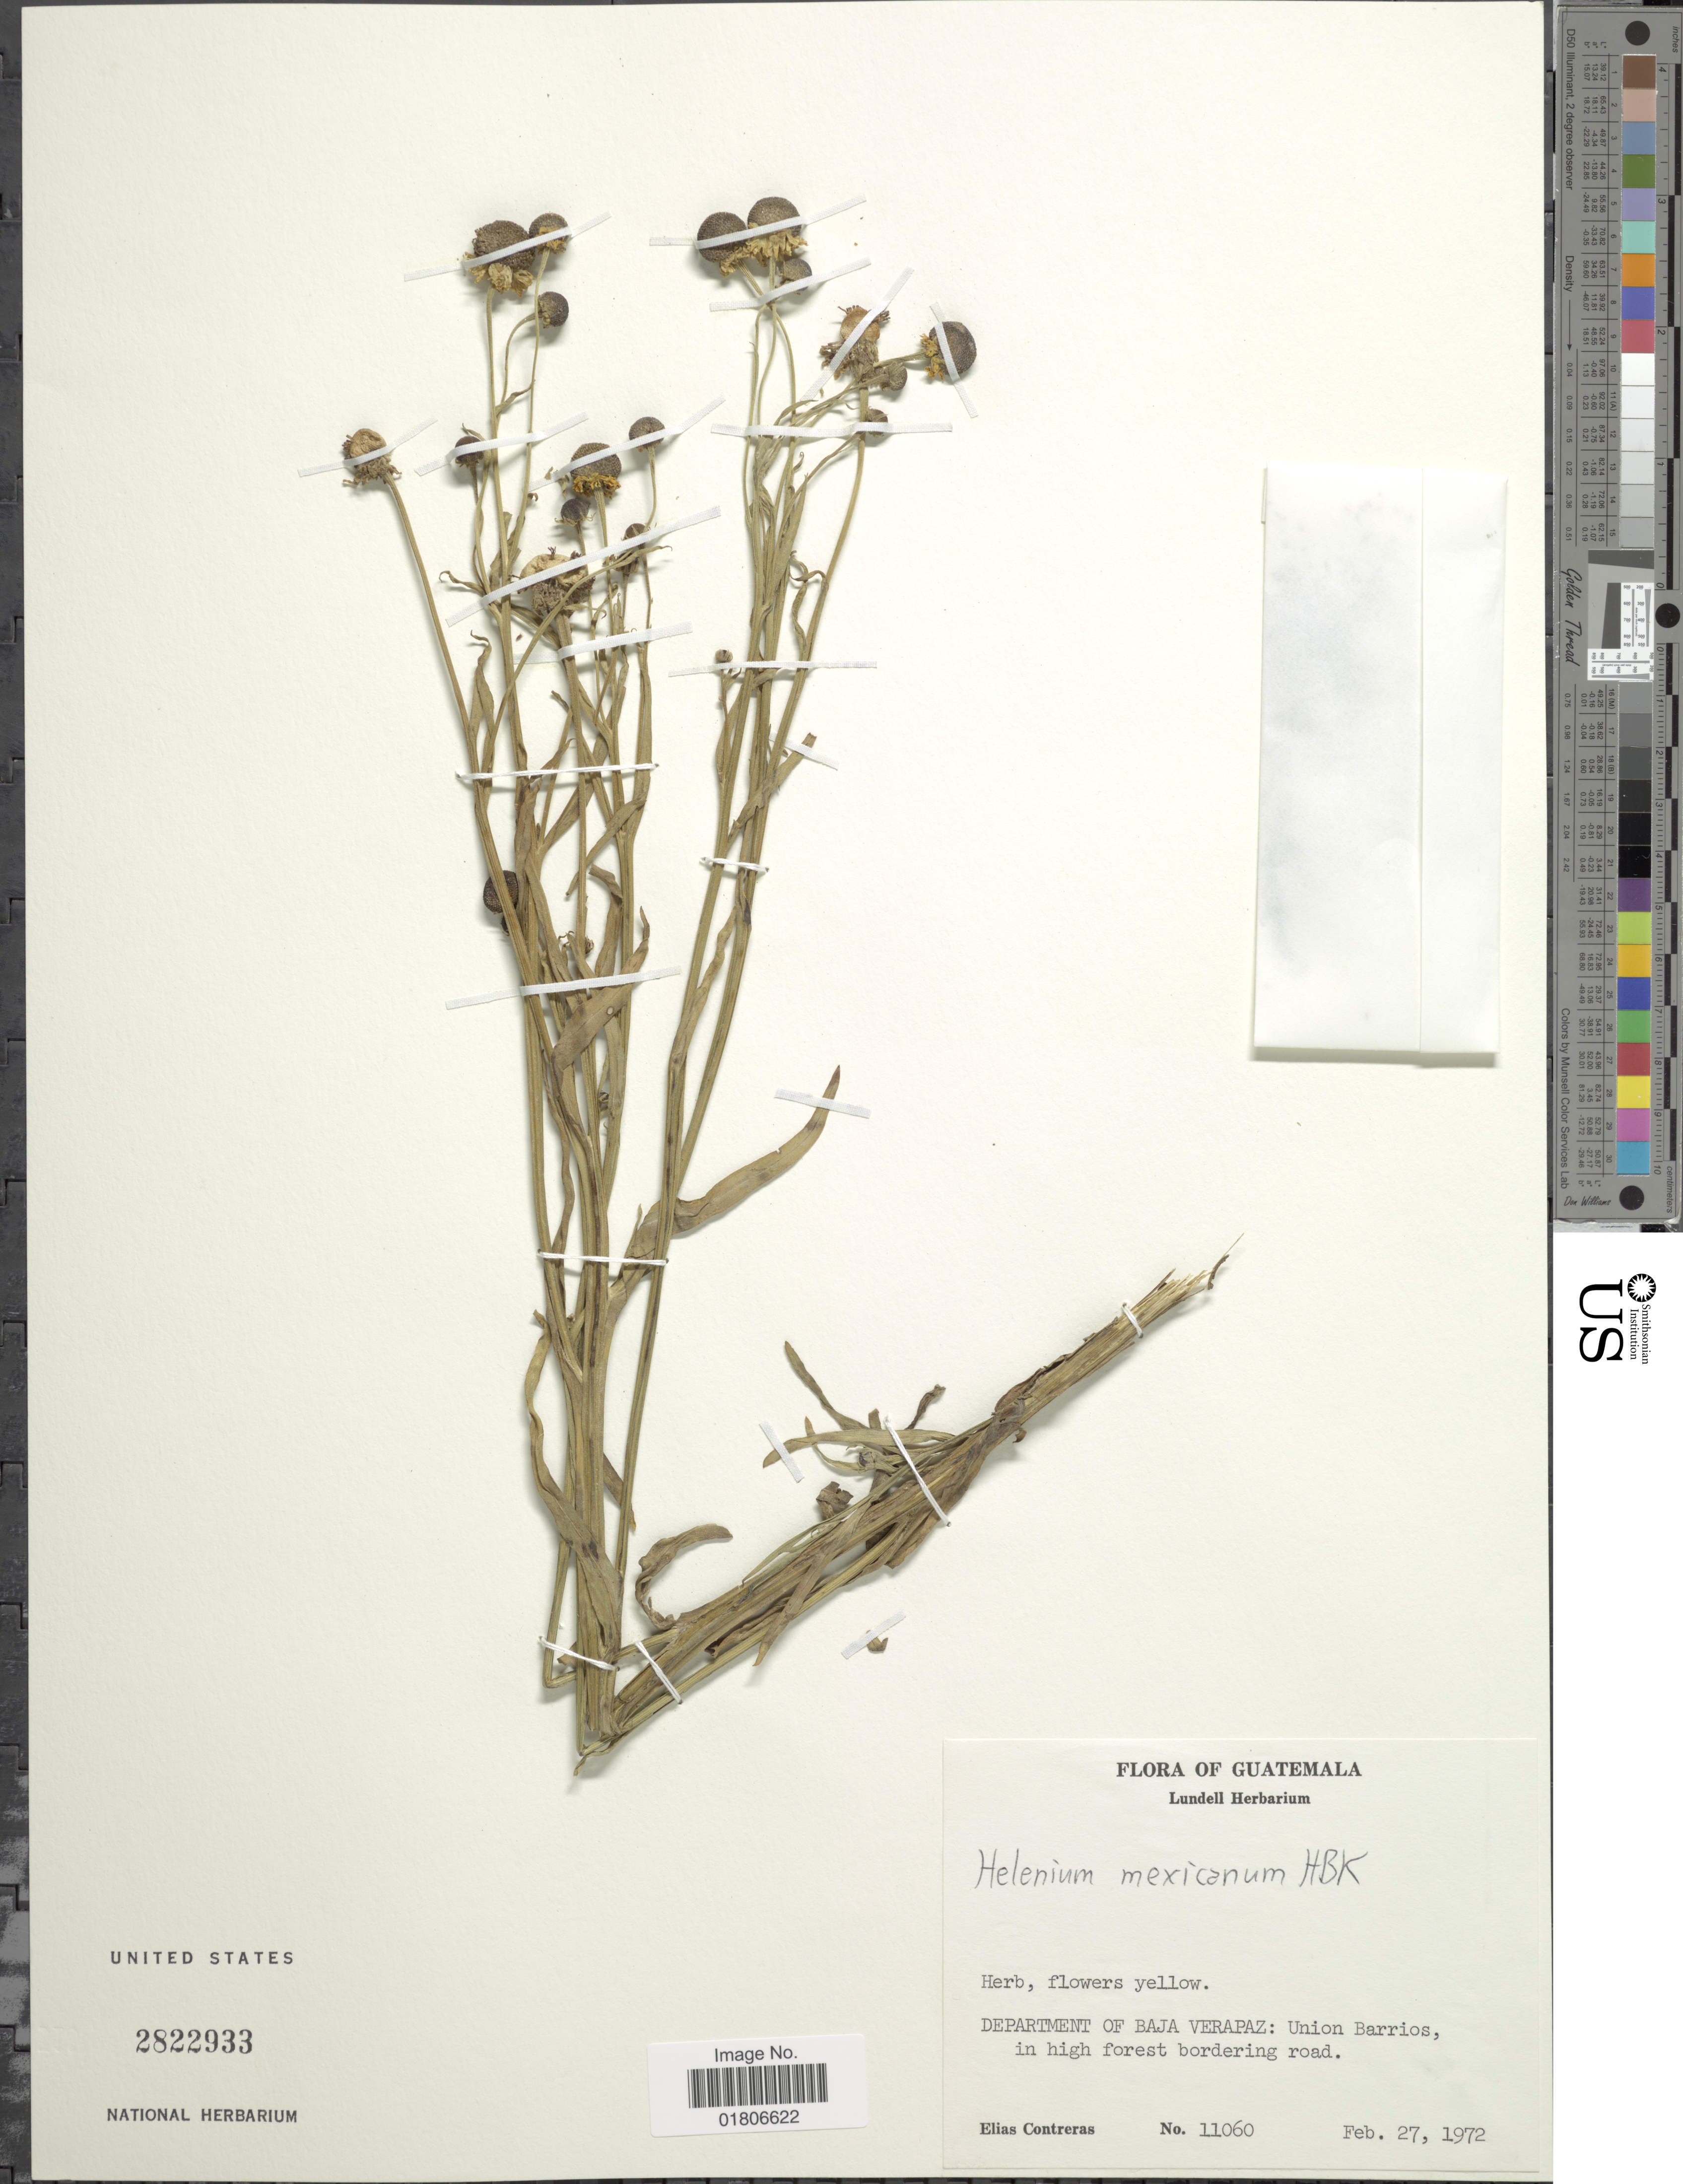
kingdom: Plantae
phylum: Tracheophyta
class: Magnoliopsida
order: Asterales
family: Asteraceae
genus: Helenium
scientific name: Helenium mexicanum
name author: Kunth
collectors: E. Contreras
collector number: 11060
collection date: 1972-02-27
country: Guatemala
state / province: Baja Verapaz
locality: Union Barrios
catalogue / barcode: US 2822933